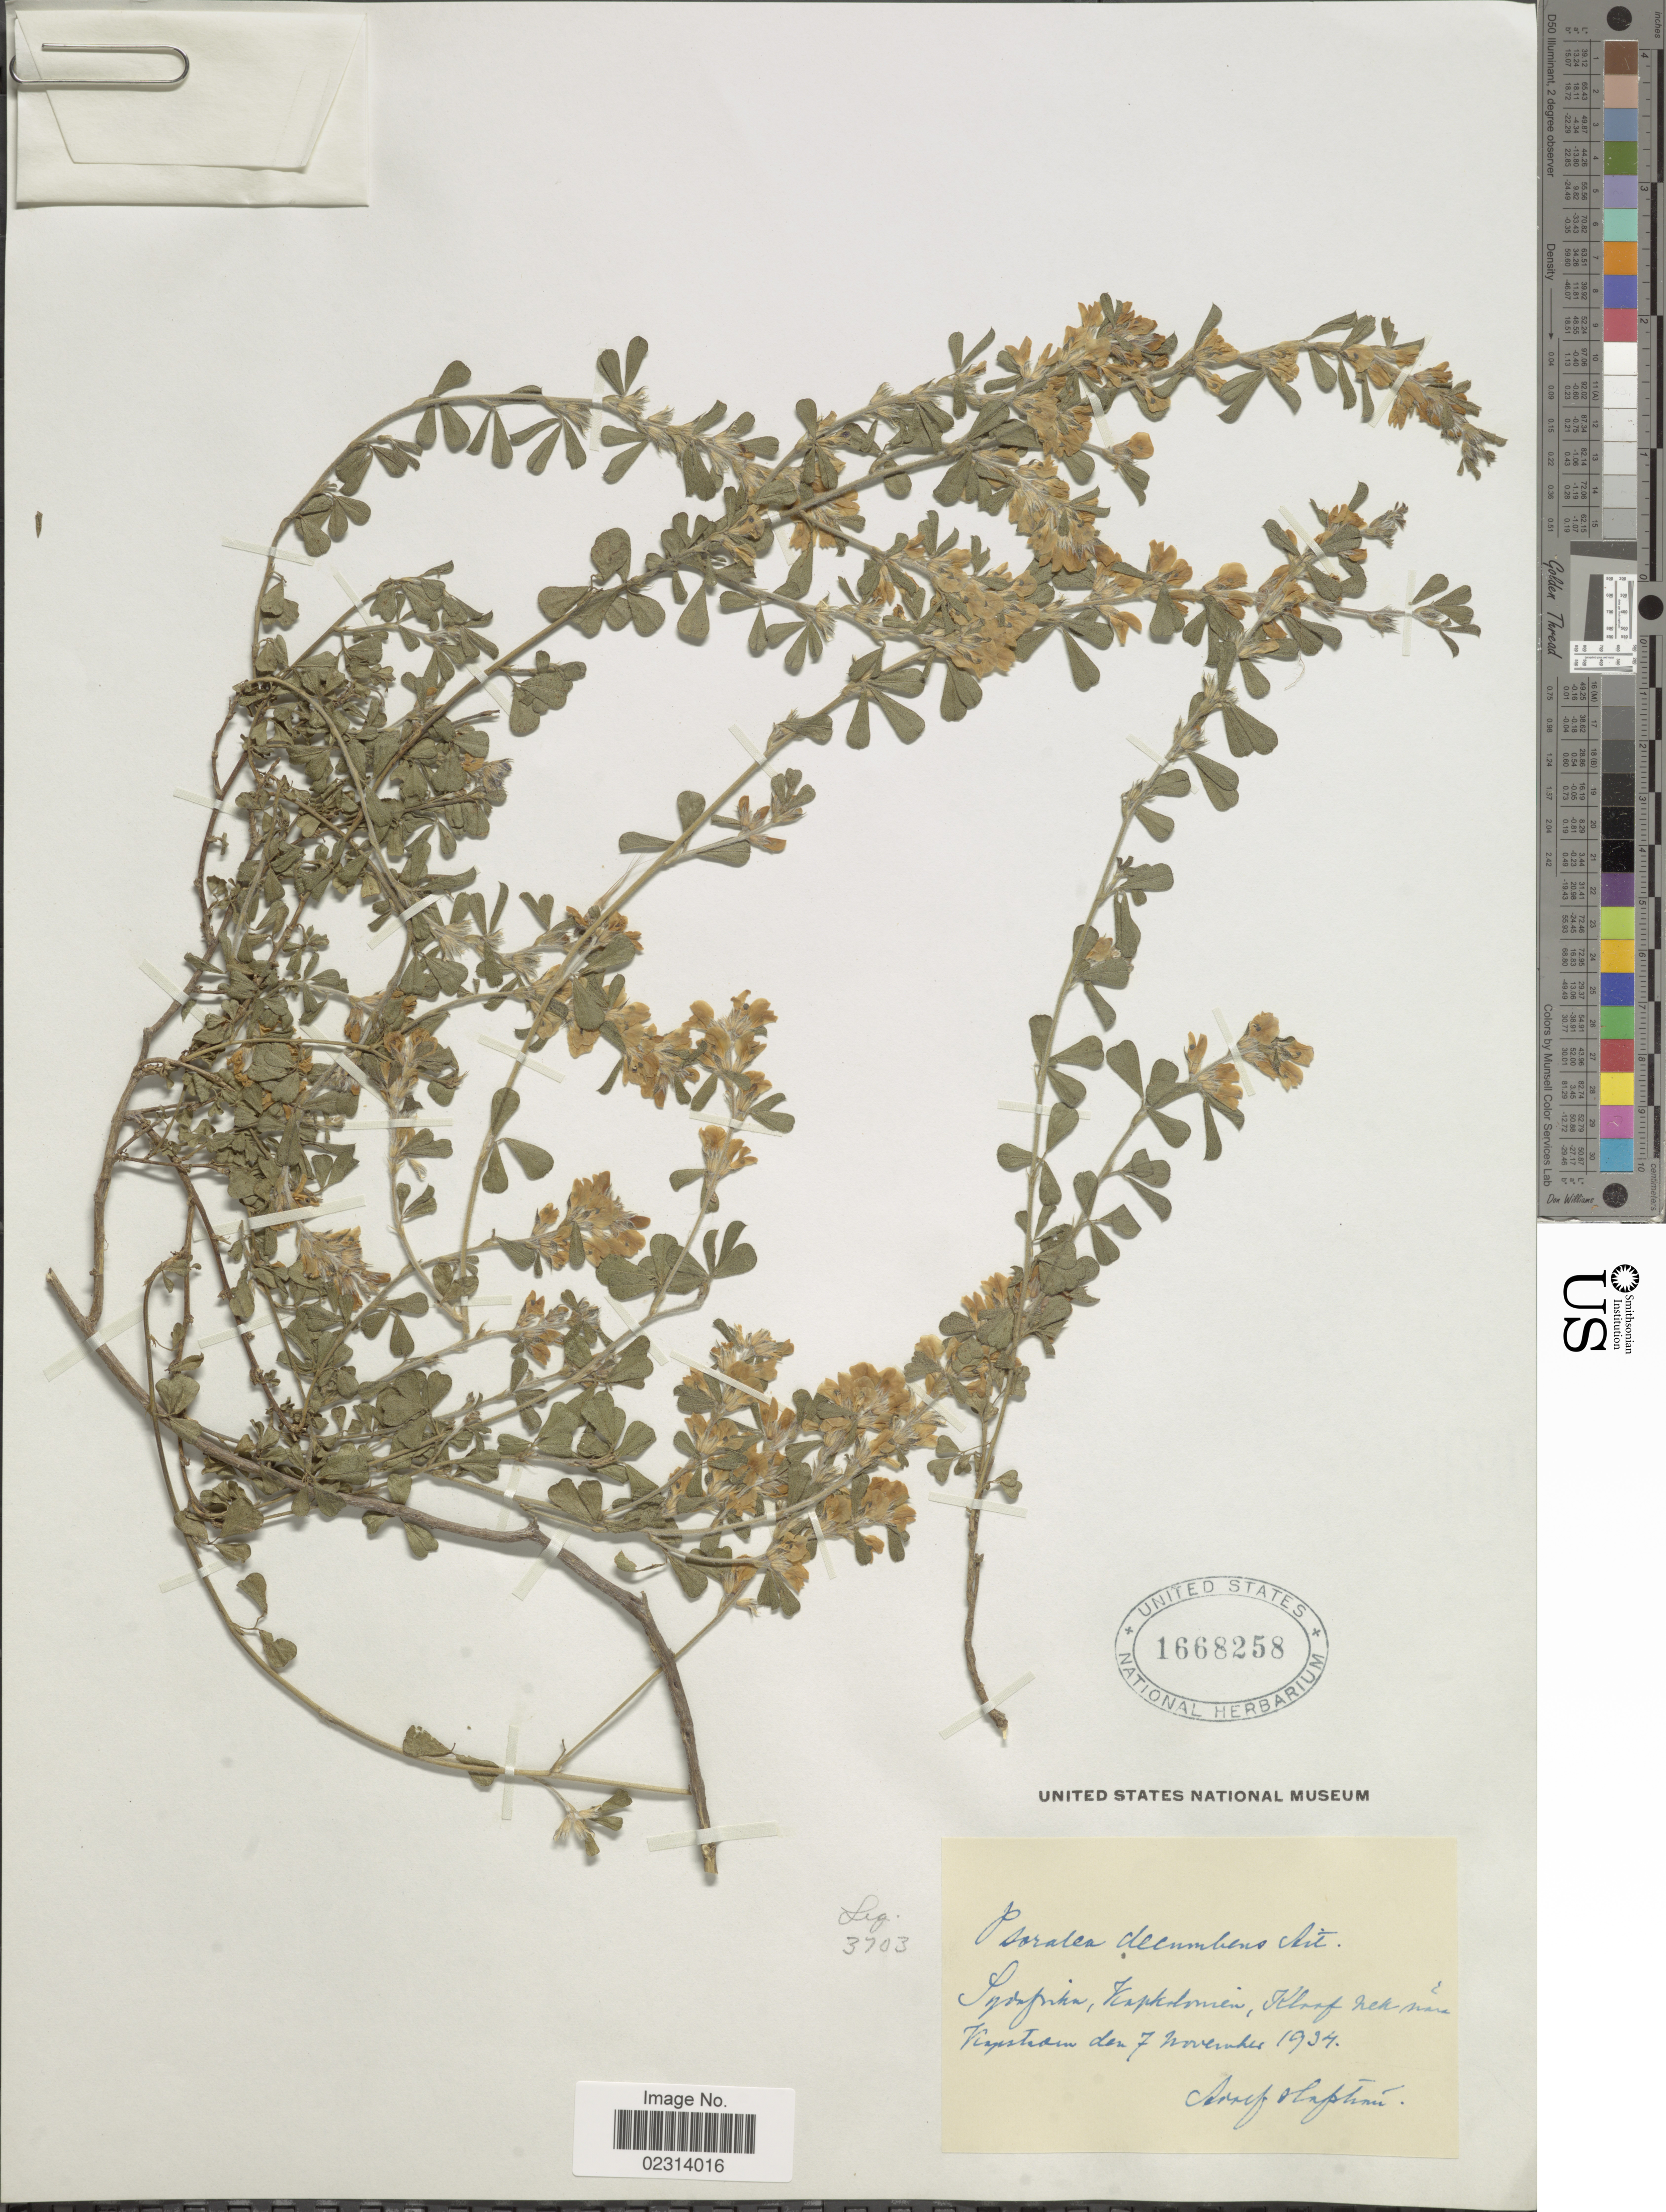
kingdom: Plantae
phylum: Tracheophyta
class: Magnoliopsida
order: Fabales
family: Fabaceae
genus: Otholobium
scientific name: Otholobium decumbens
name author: (Aiton) C.H. Stirt.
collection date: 1934-11-07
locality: Sydafrika, Kapdomein, Klaaf nek nara Kapstram den [interpreted]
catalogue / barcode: US 1668258